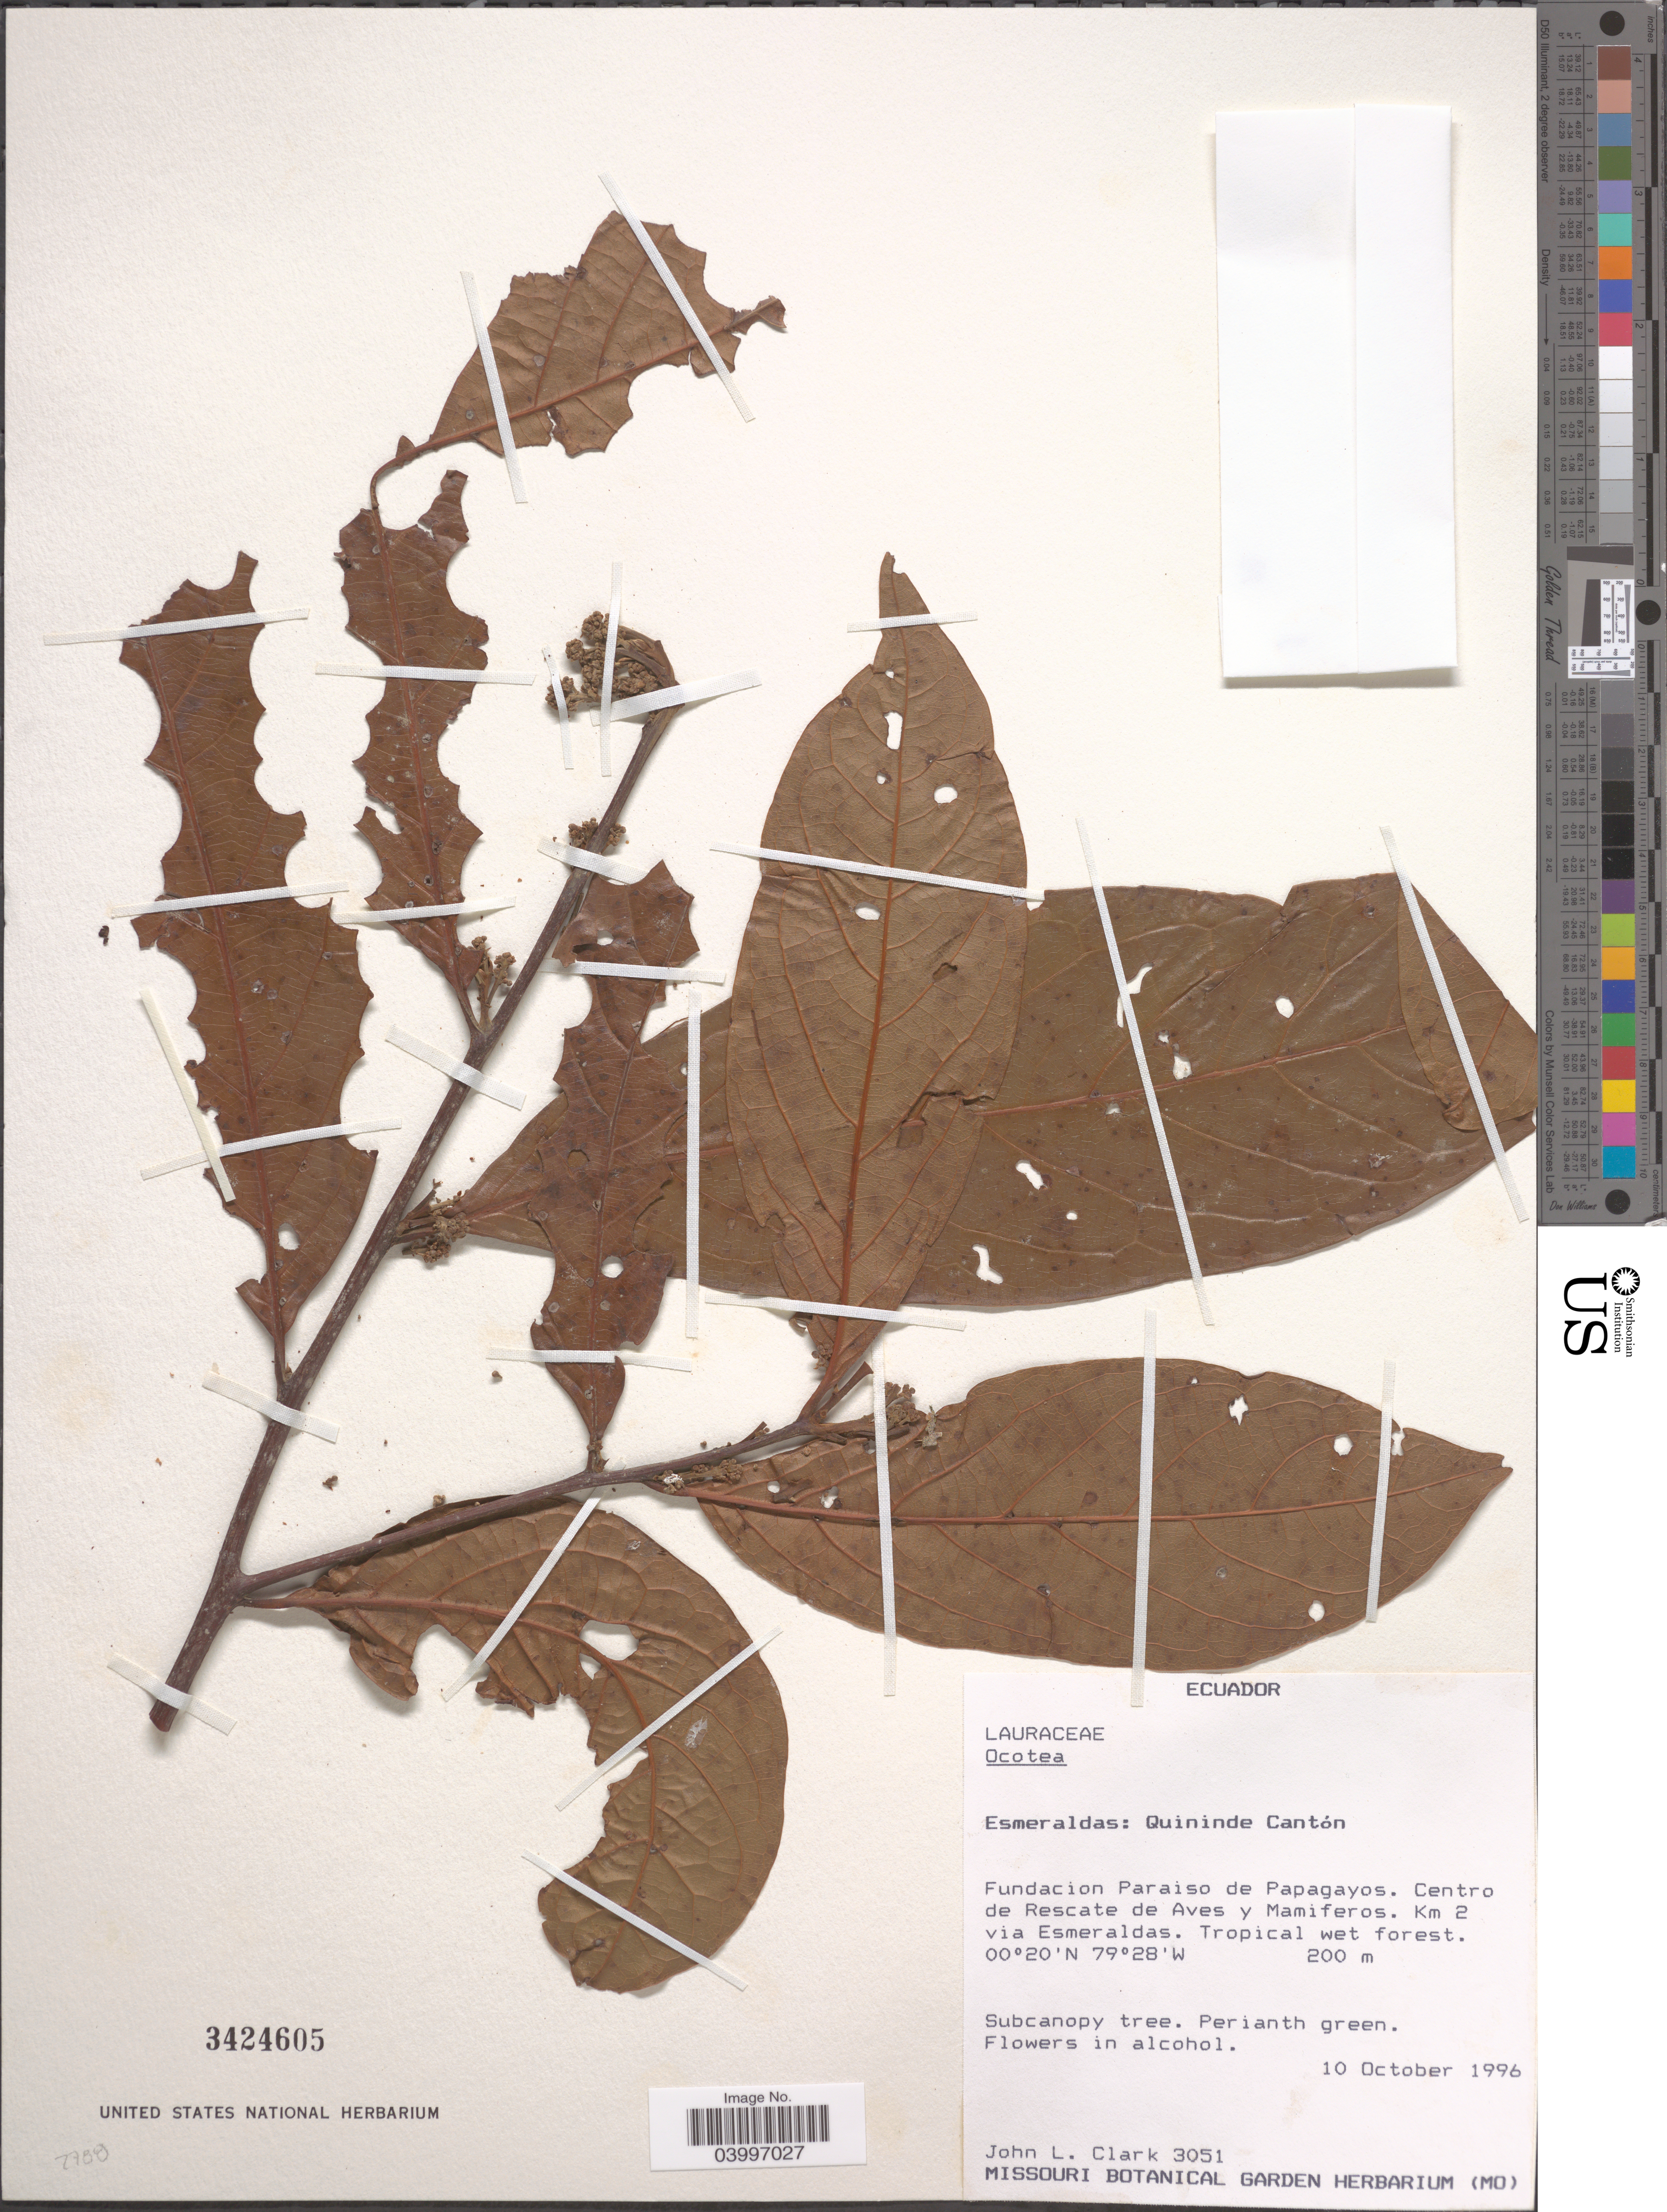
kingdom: Plantae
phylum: Tracheophyta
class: Magnoliopsida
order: Laurales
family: Lauraceae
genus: Ocotea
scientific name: Ocotea sp.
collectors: J. L. Clark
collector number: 3051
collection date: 1996-10-10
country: Ecuador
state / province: Esmeraldas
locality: Quininde Cantón. Fundacion Paraiso de Papagayos. Centro de Rescate de Aves y Mamiferos. Km 2 via Esmeraldas.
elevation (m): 200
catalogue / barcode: US 3424605